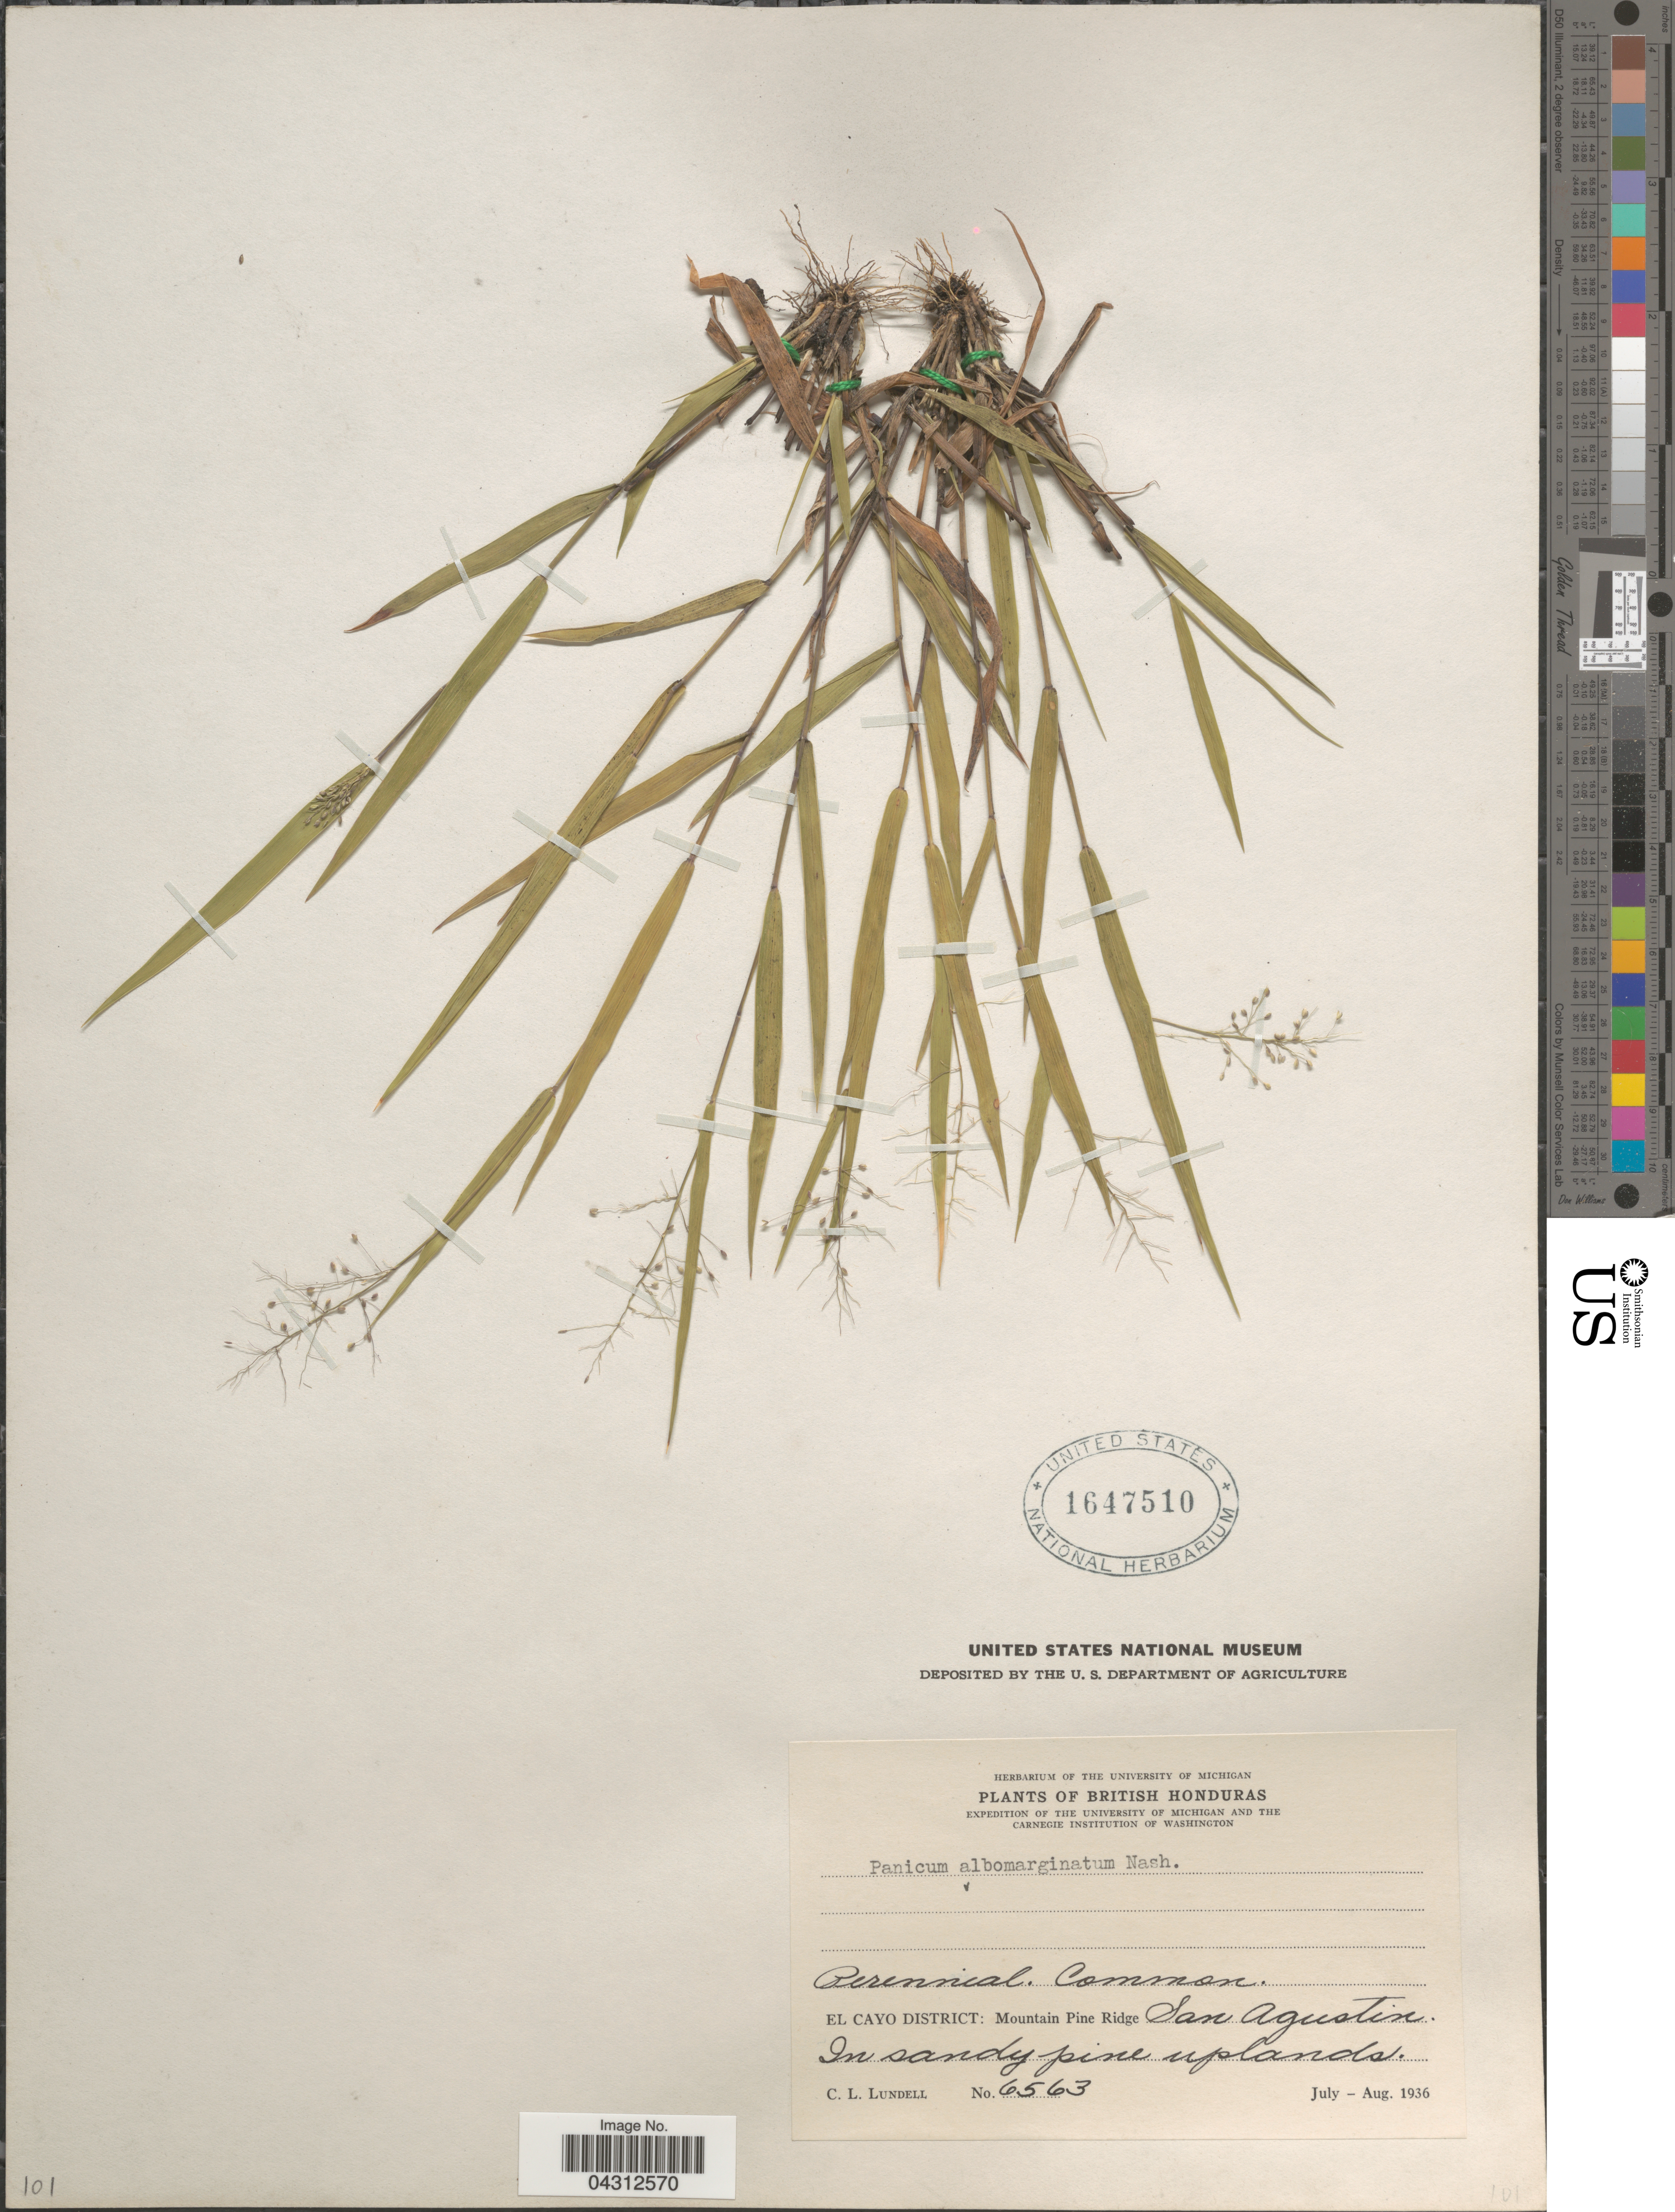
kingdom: Plantae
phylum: Tracheophyta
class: Liliopsida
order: Poales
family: Poaceae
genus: Dichanthelium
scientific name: Dichanthelium dichotomum var. unciphyllum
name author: (Trin.) Davidse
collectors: C. L. Lundell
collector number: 6563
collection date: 1936-07/1936-08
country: Belize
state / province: Cayo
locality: British Honduras. Expedition of the University of Michigan and the Carnegie Institution of Washington. El Cayo District: Mountain Pine Ridge San Agustin.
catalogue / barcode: US 1647510